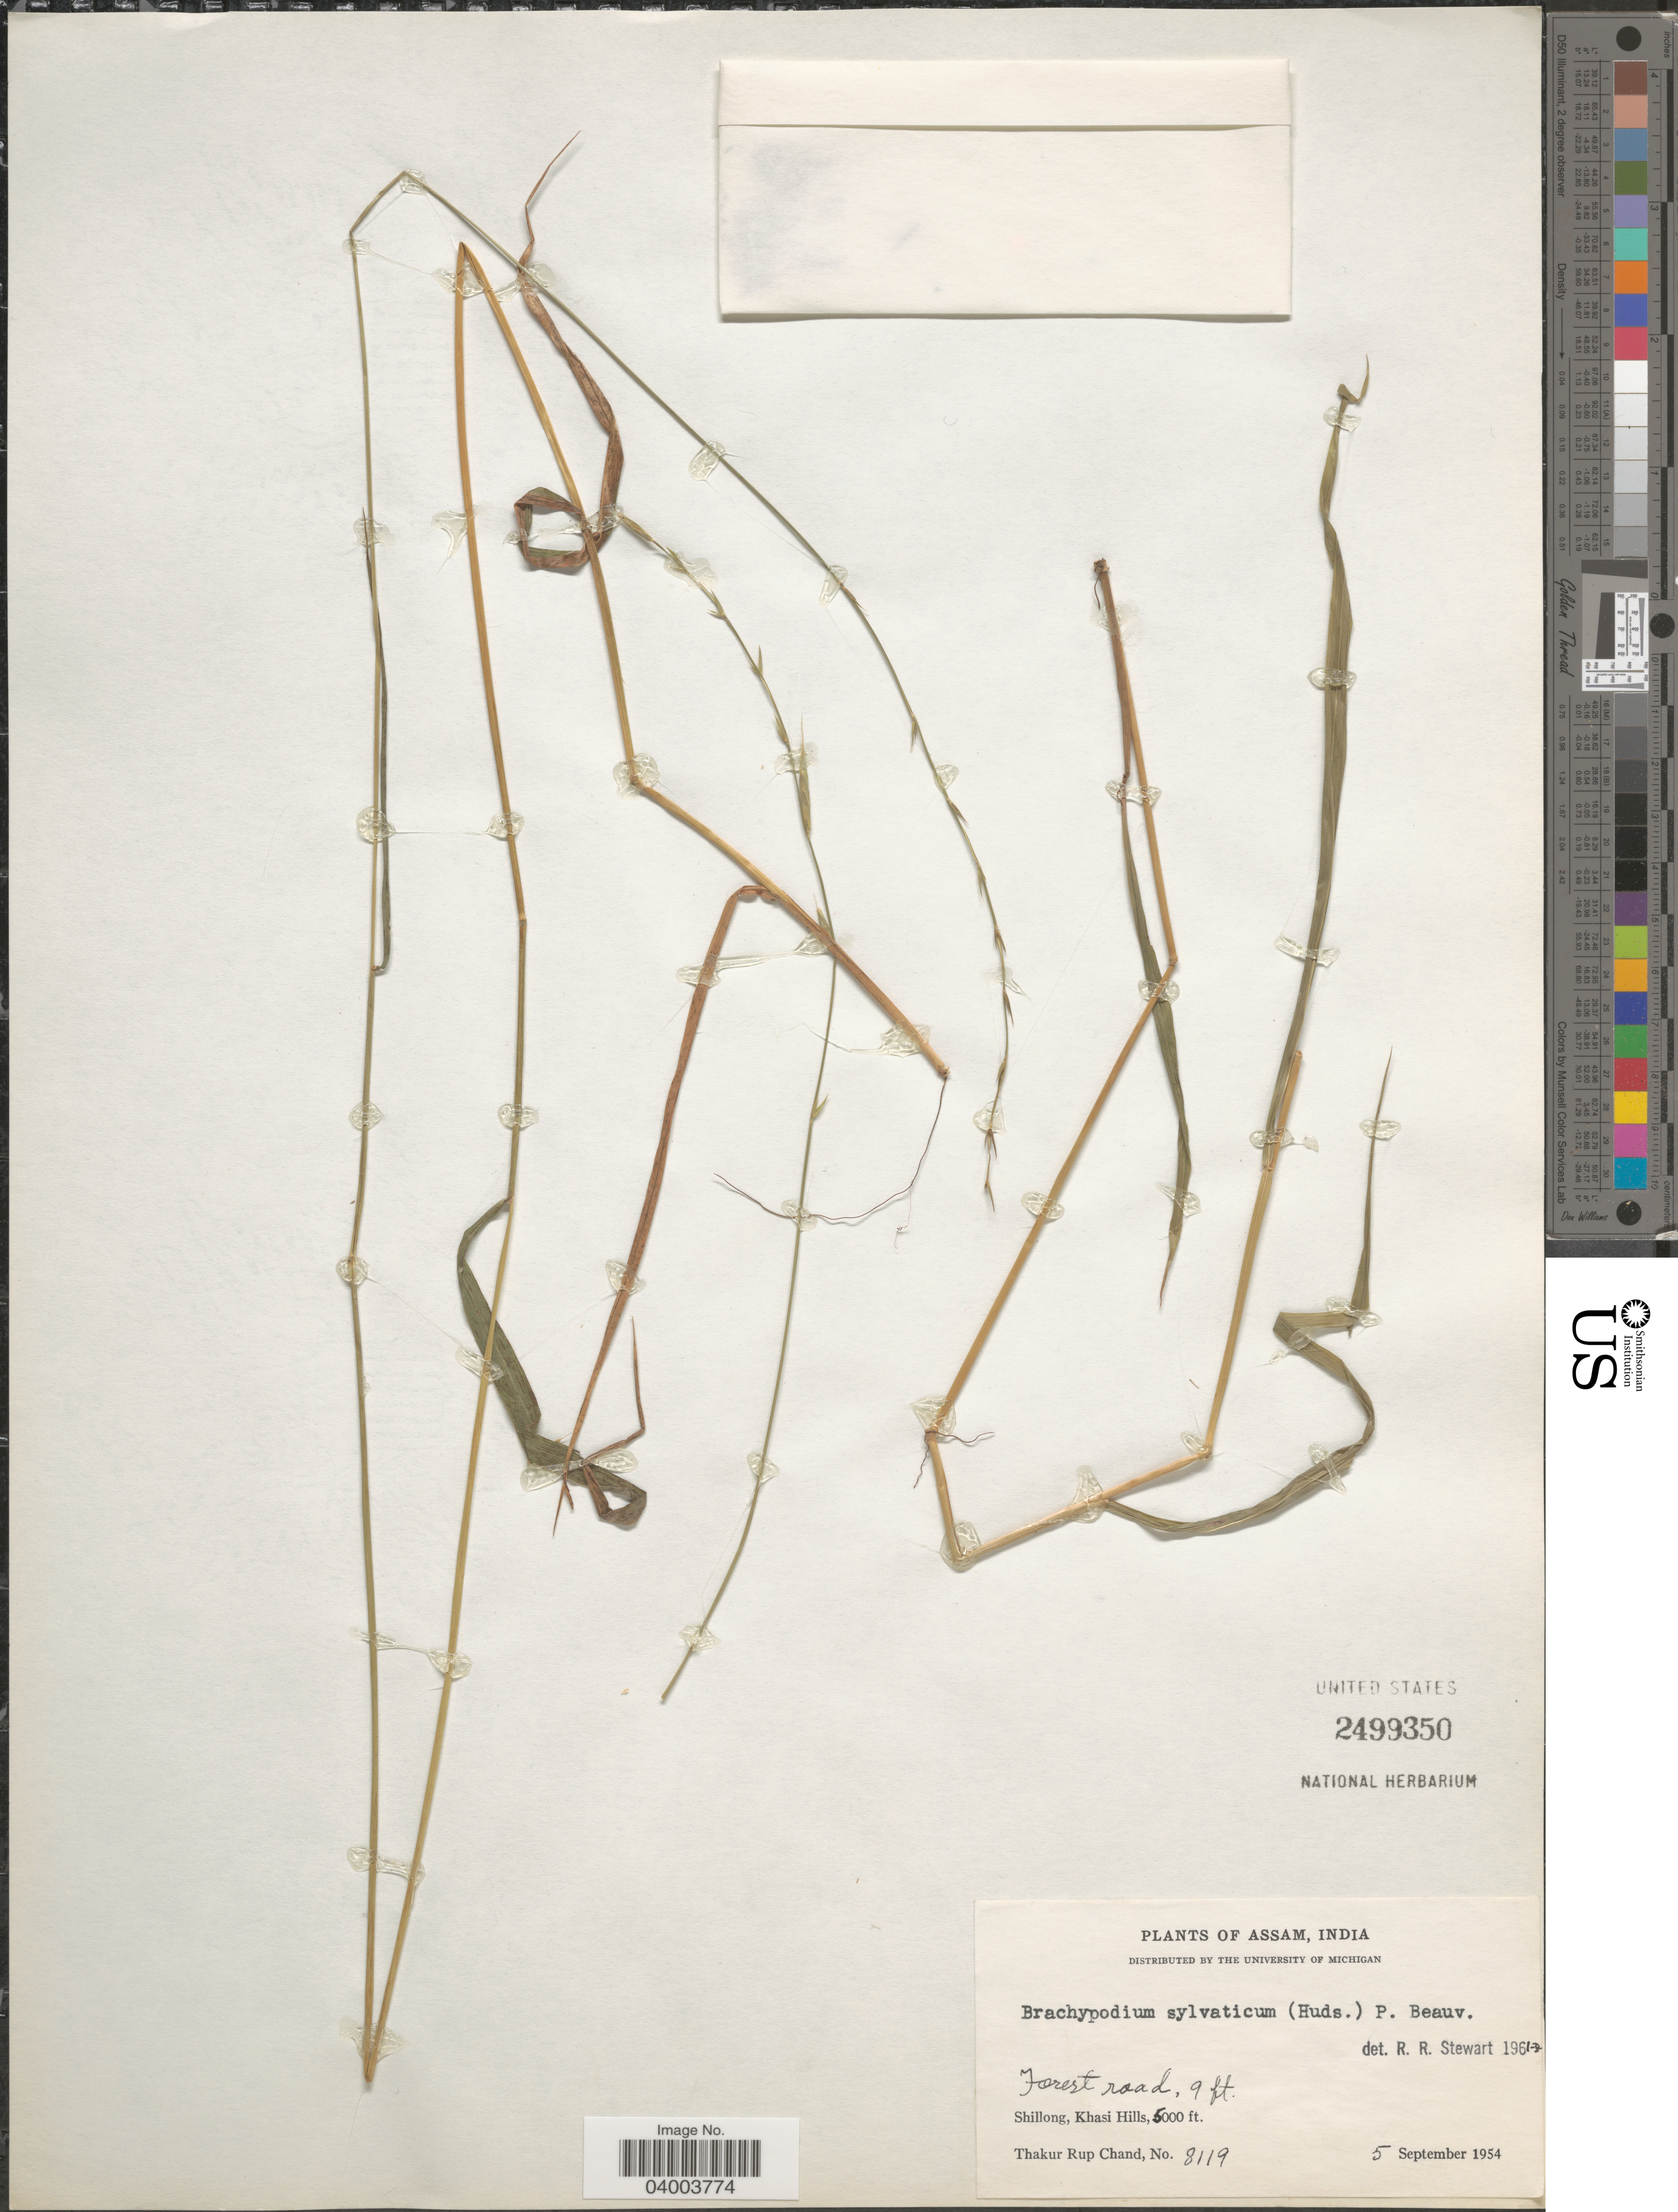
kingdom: Plantae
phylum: Tracheophyta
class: Liliopsida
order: Poales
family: Poaceae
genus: Brachypodium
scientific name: Brachypodium sylvaticum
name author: (Huds.) P. Beauv.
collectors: T. R. Chand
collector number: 8119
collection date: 1954-09-05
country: India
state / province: Meghalaya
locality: Forest road. Shillong, Khasi Hills.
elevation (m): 1524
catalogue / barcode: US 2499350